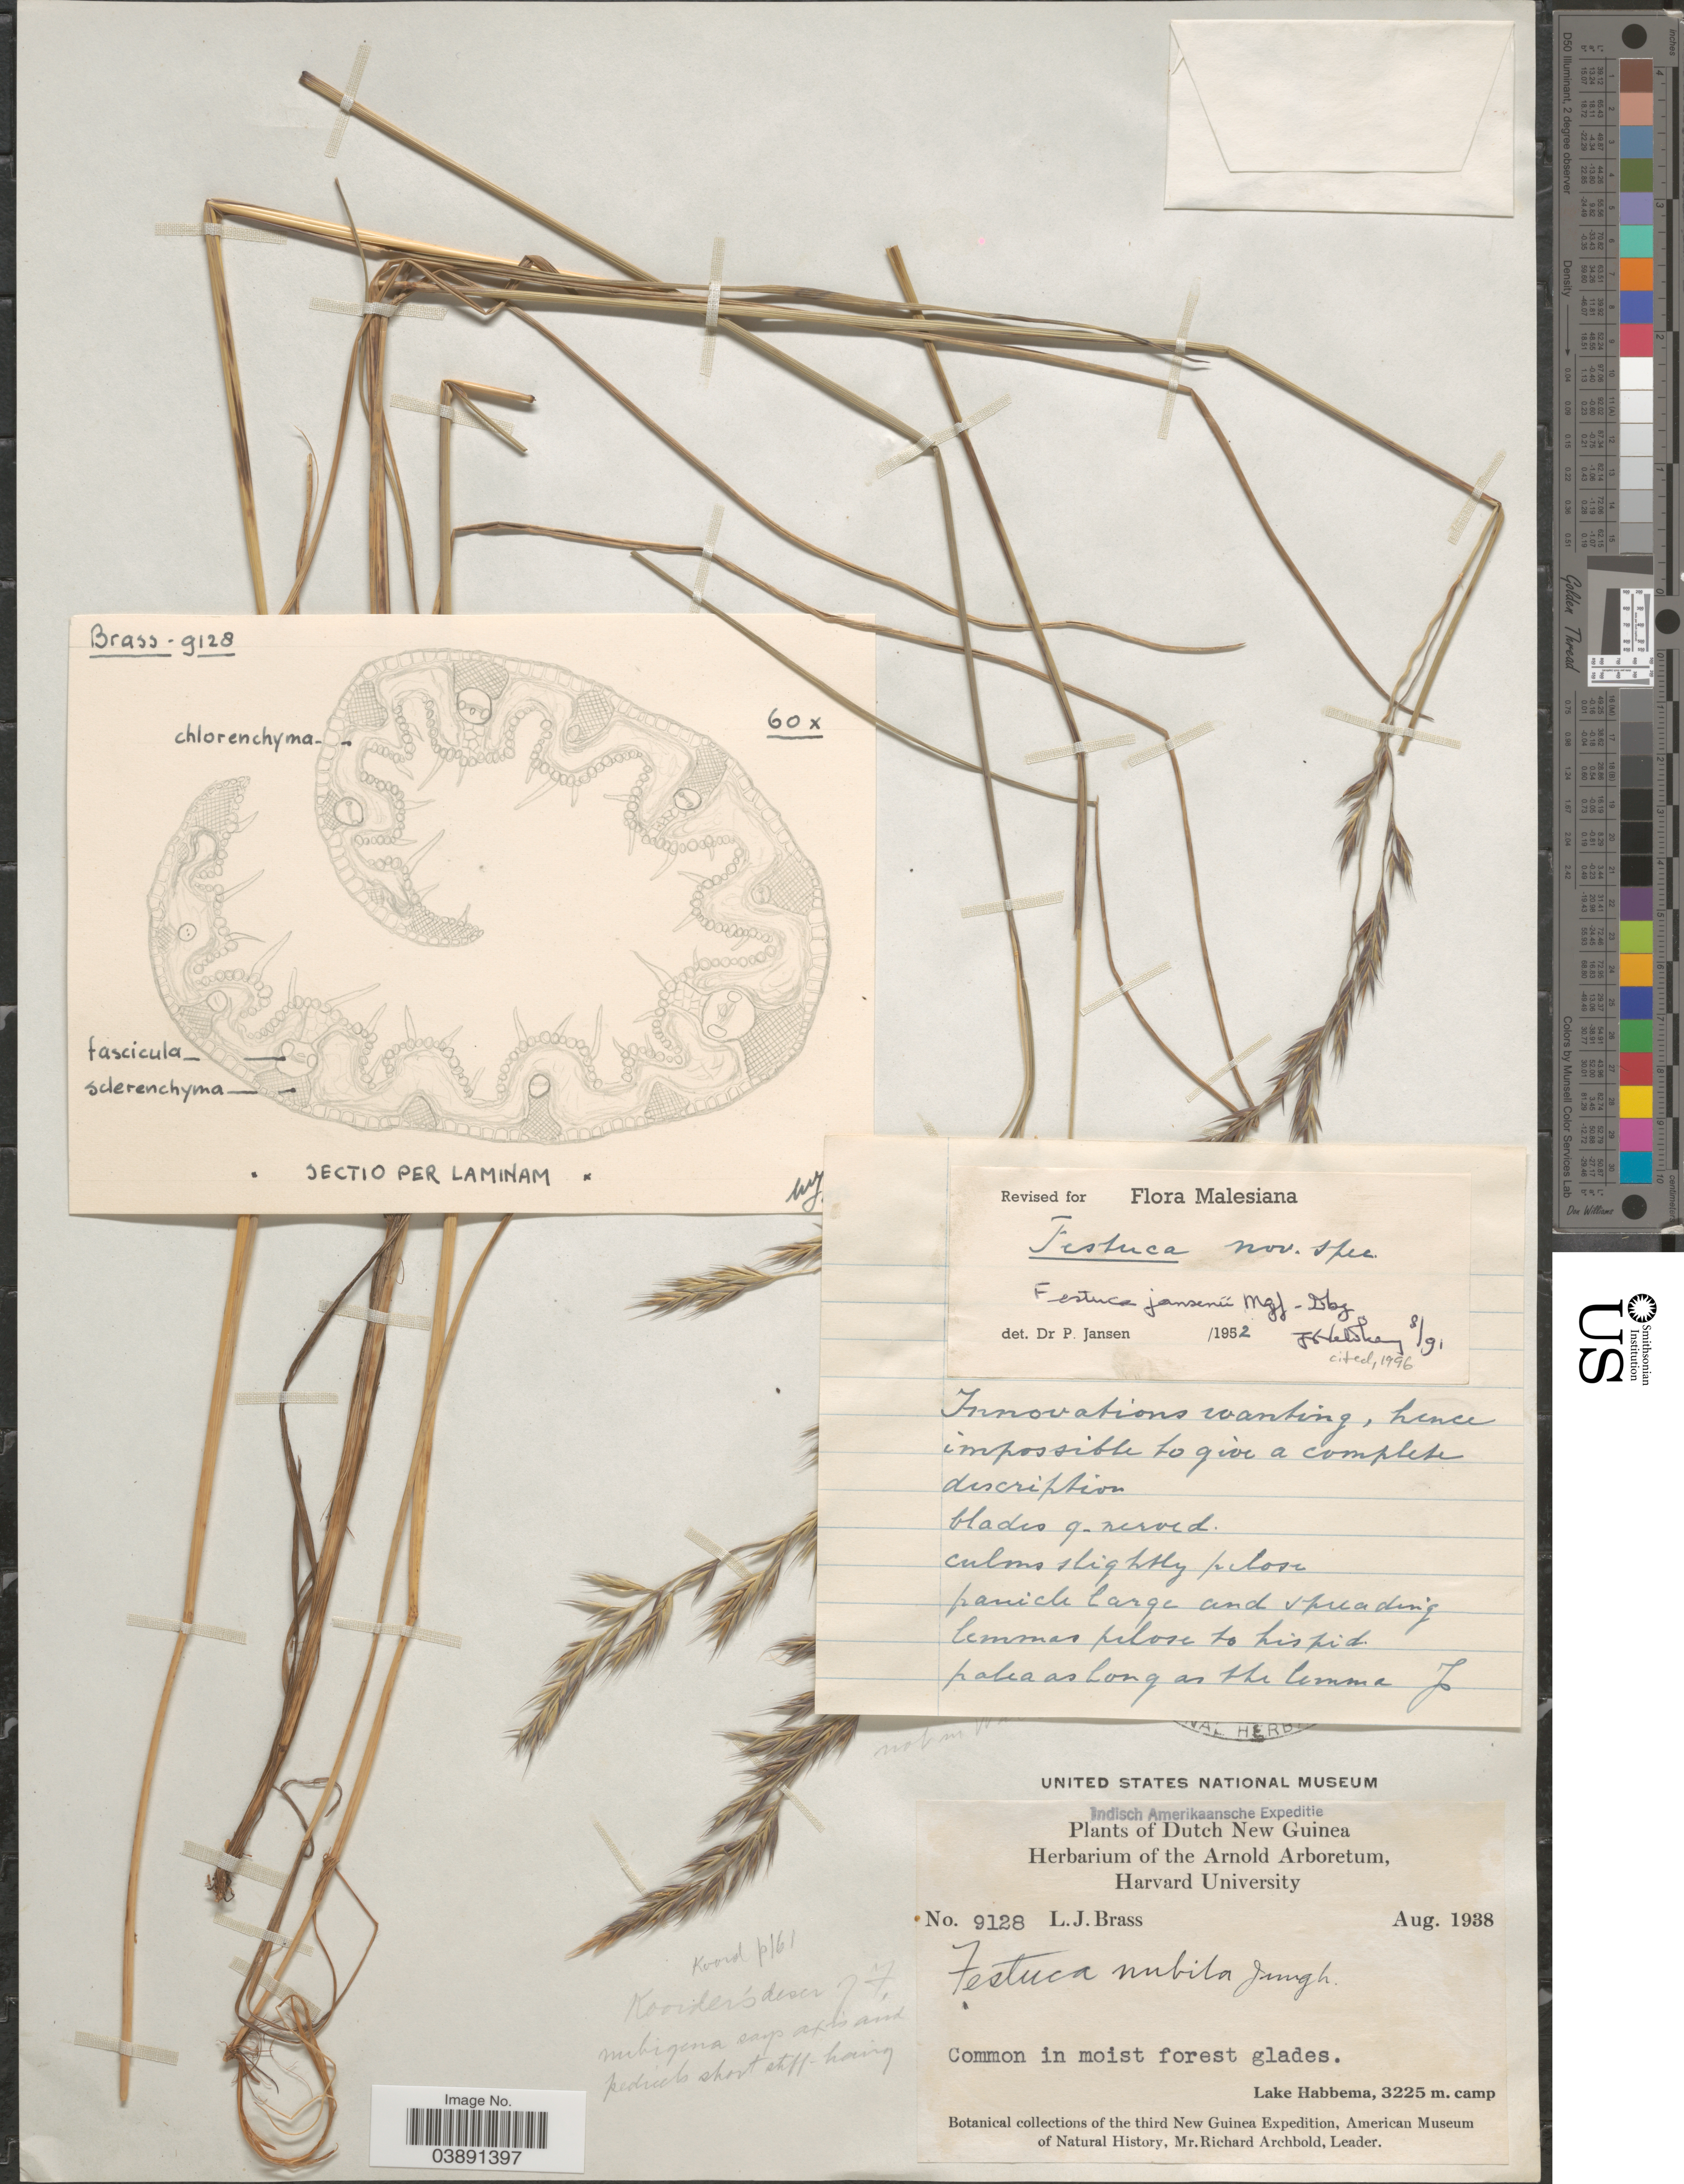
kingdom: Plantae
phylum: Tracheophyta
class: Liliopsida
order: Poales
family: Poaceae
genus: Festuca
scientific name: Festuca jansenii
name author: Markgr.-Dann. ex P. Royen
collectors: L. J. Brass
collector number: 9128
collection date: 1938-08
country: Indonesia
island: New Guinea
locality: Dutch New Guinea. Lake Habbema.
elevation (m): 3225